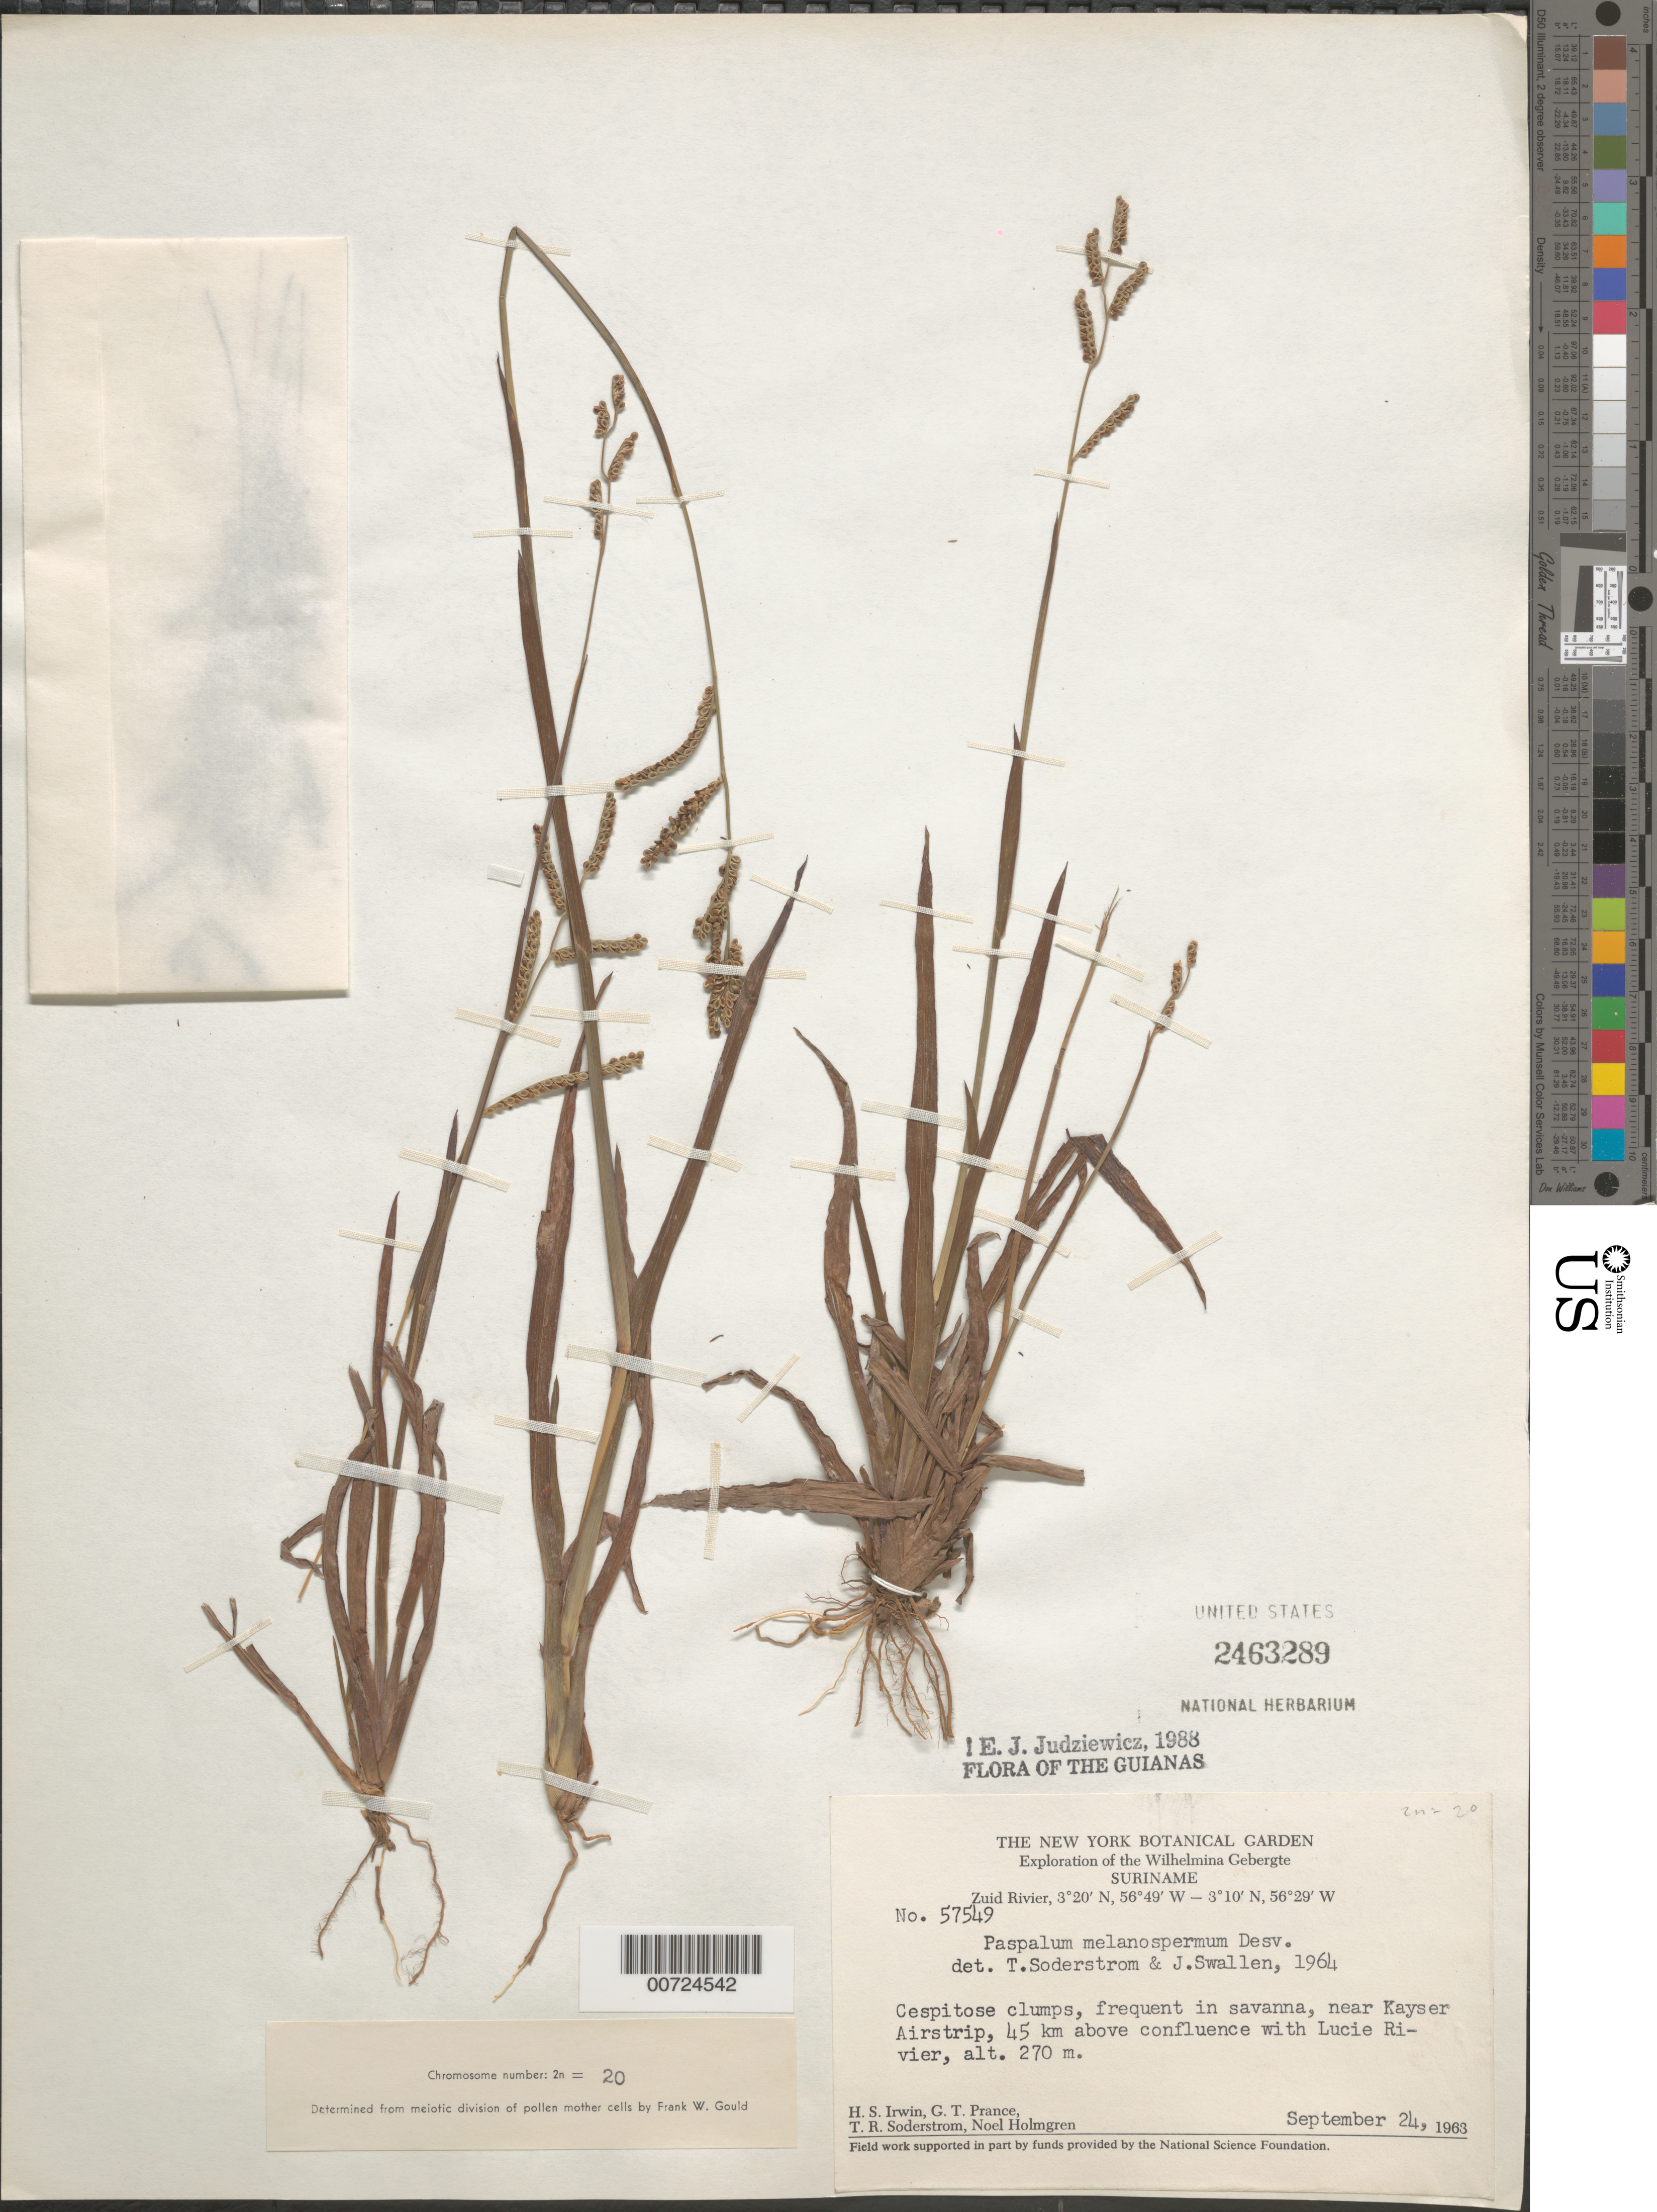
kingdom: Plantae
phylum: Tracheophyta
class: Liliopsida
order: Poales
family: Poaceae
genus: Paspalum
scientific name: Paspalum melanospermum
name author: Desv. ex Poir.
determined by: Judziewicz, E. J.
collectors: H. Irwin, G. T. Prance, T. R. Soderstrom & N. H. Holmgren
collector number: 57549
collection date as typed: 24-Sep-63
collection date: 1963-09-24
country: Suriname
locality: Kayser Airstrip, Zuid R., 45 km above confl. with Lucie R., Wilhelmina Gebergte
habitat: Savanna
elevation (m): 270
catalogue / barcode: US 2463289